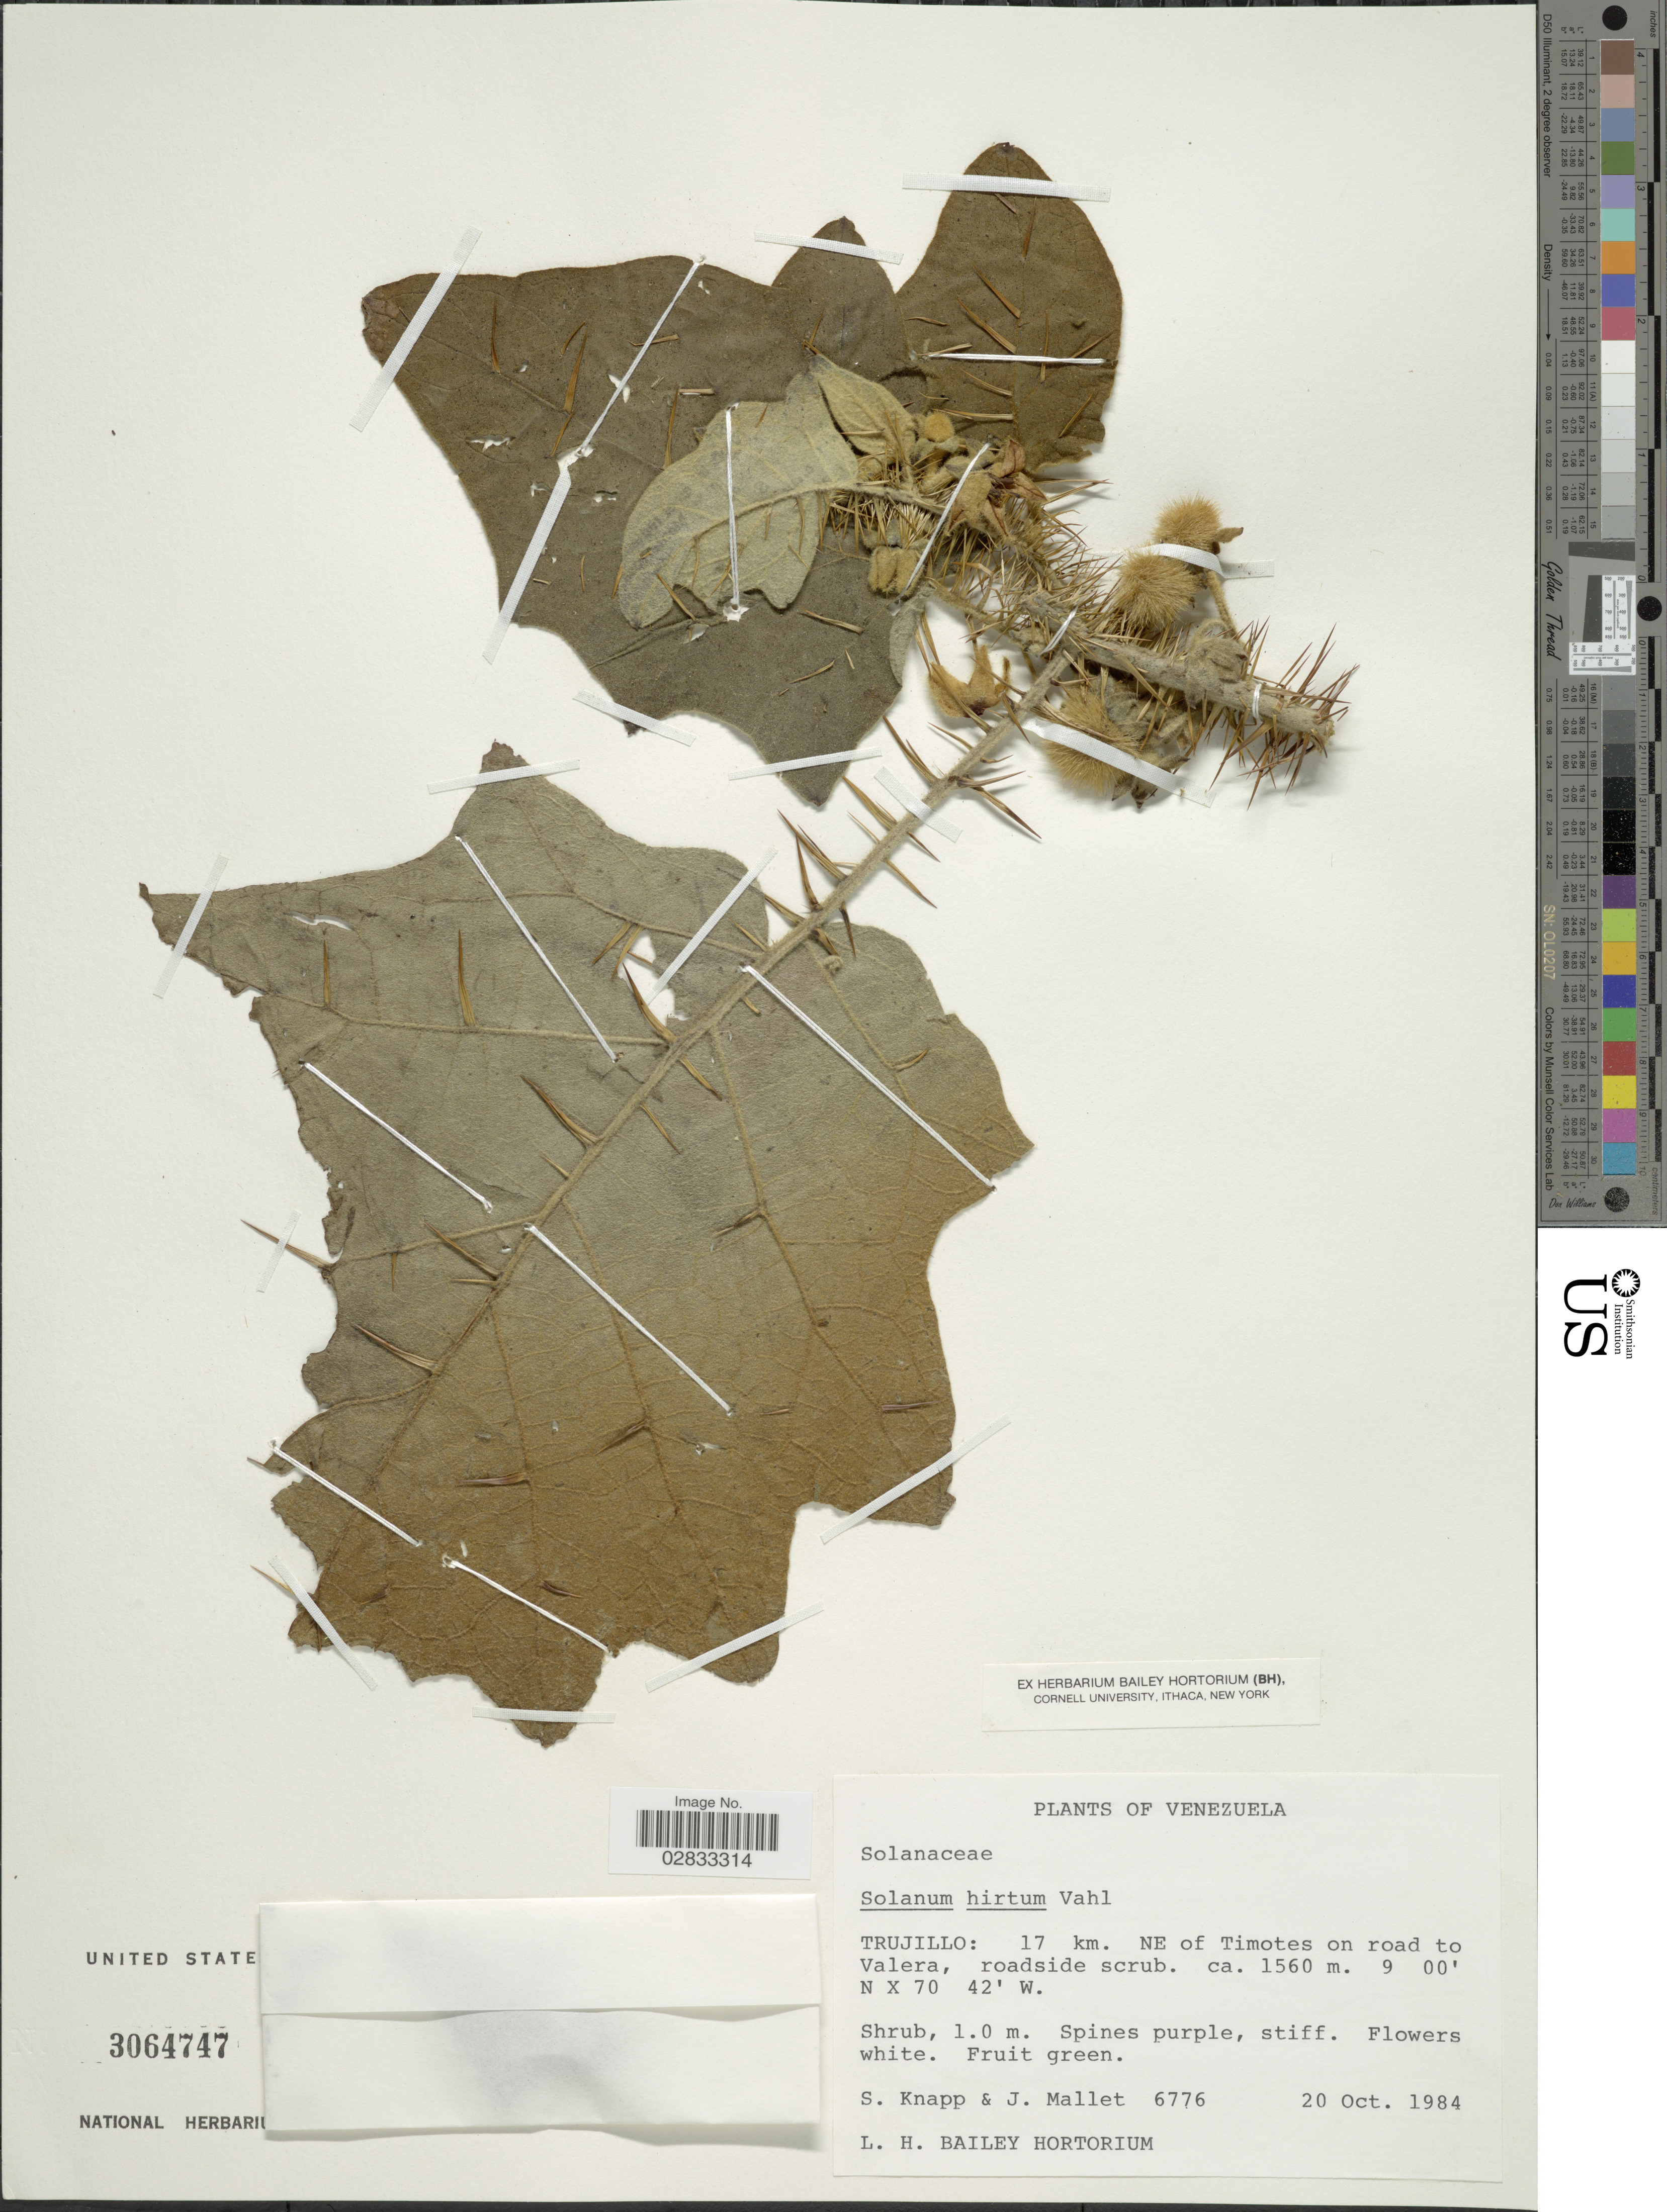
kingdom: Plantae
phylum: Tracheophyta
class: Magnoliopsida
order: Solanales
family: Solanaceae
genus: Solanum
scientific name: Solanum hirtum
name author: Vahl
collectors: S. Knapp & J. Mallet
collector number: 6776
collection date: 1984-10-20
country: Venezuela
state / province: Trujillo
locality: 17 km. NE of Timotes on road to Valera.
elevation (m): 1560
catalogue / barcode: US 3064747